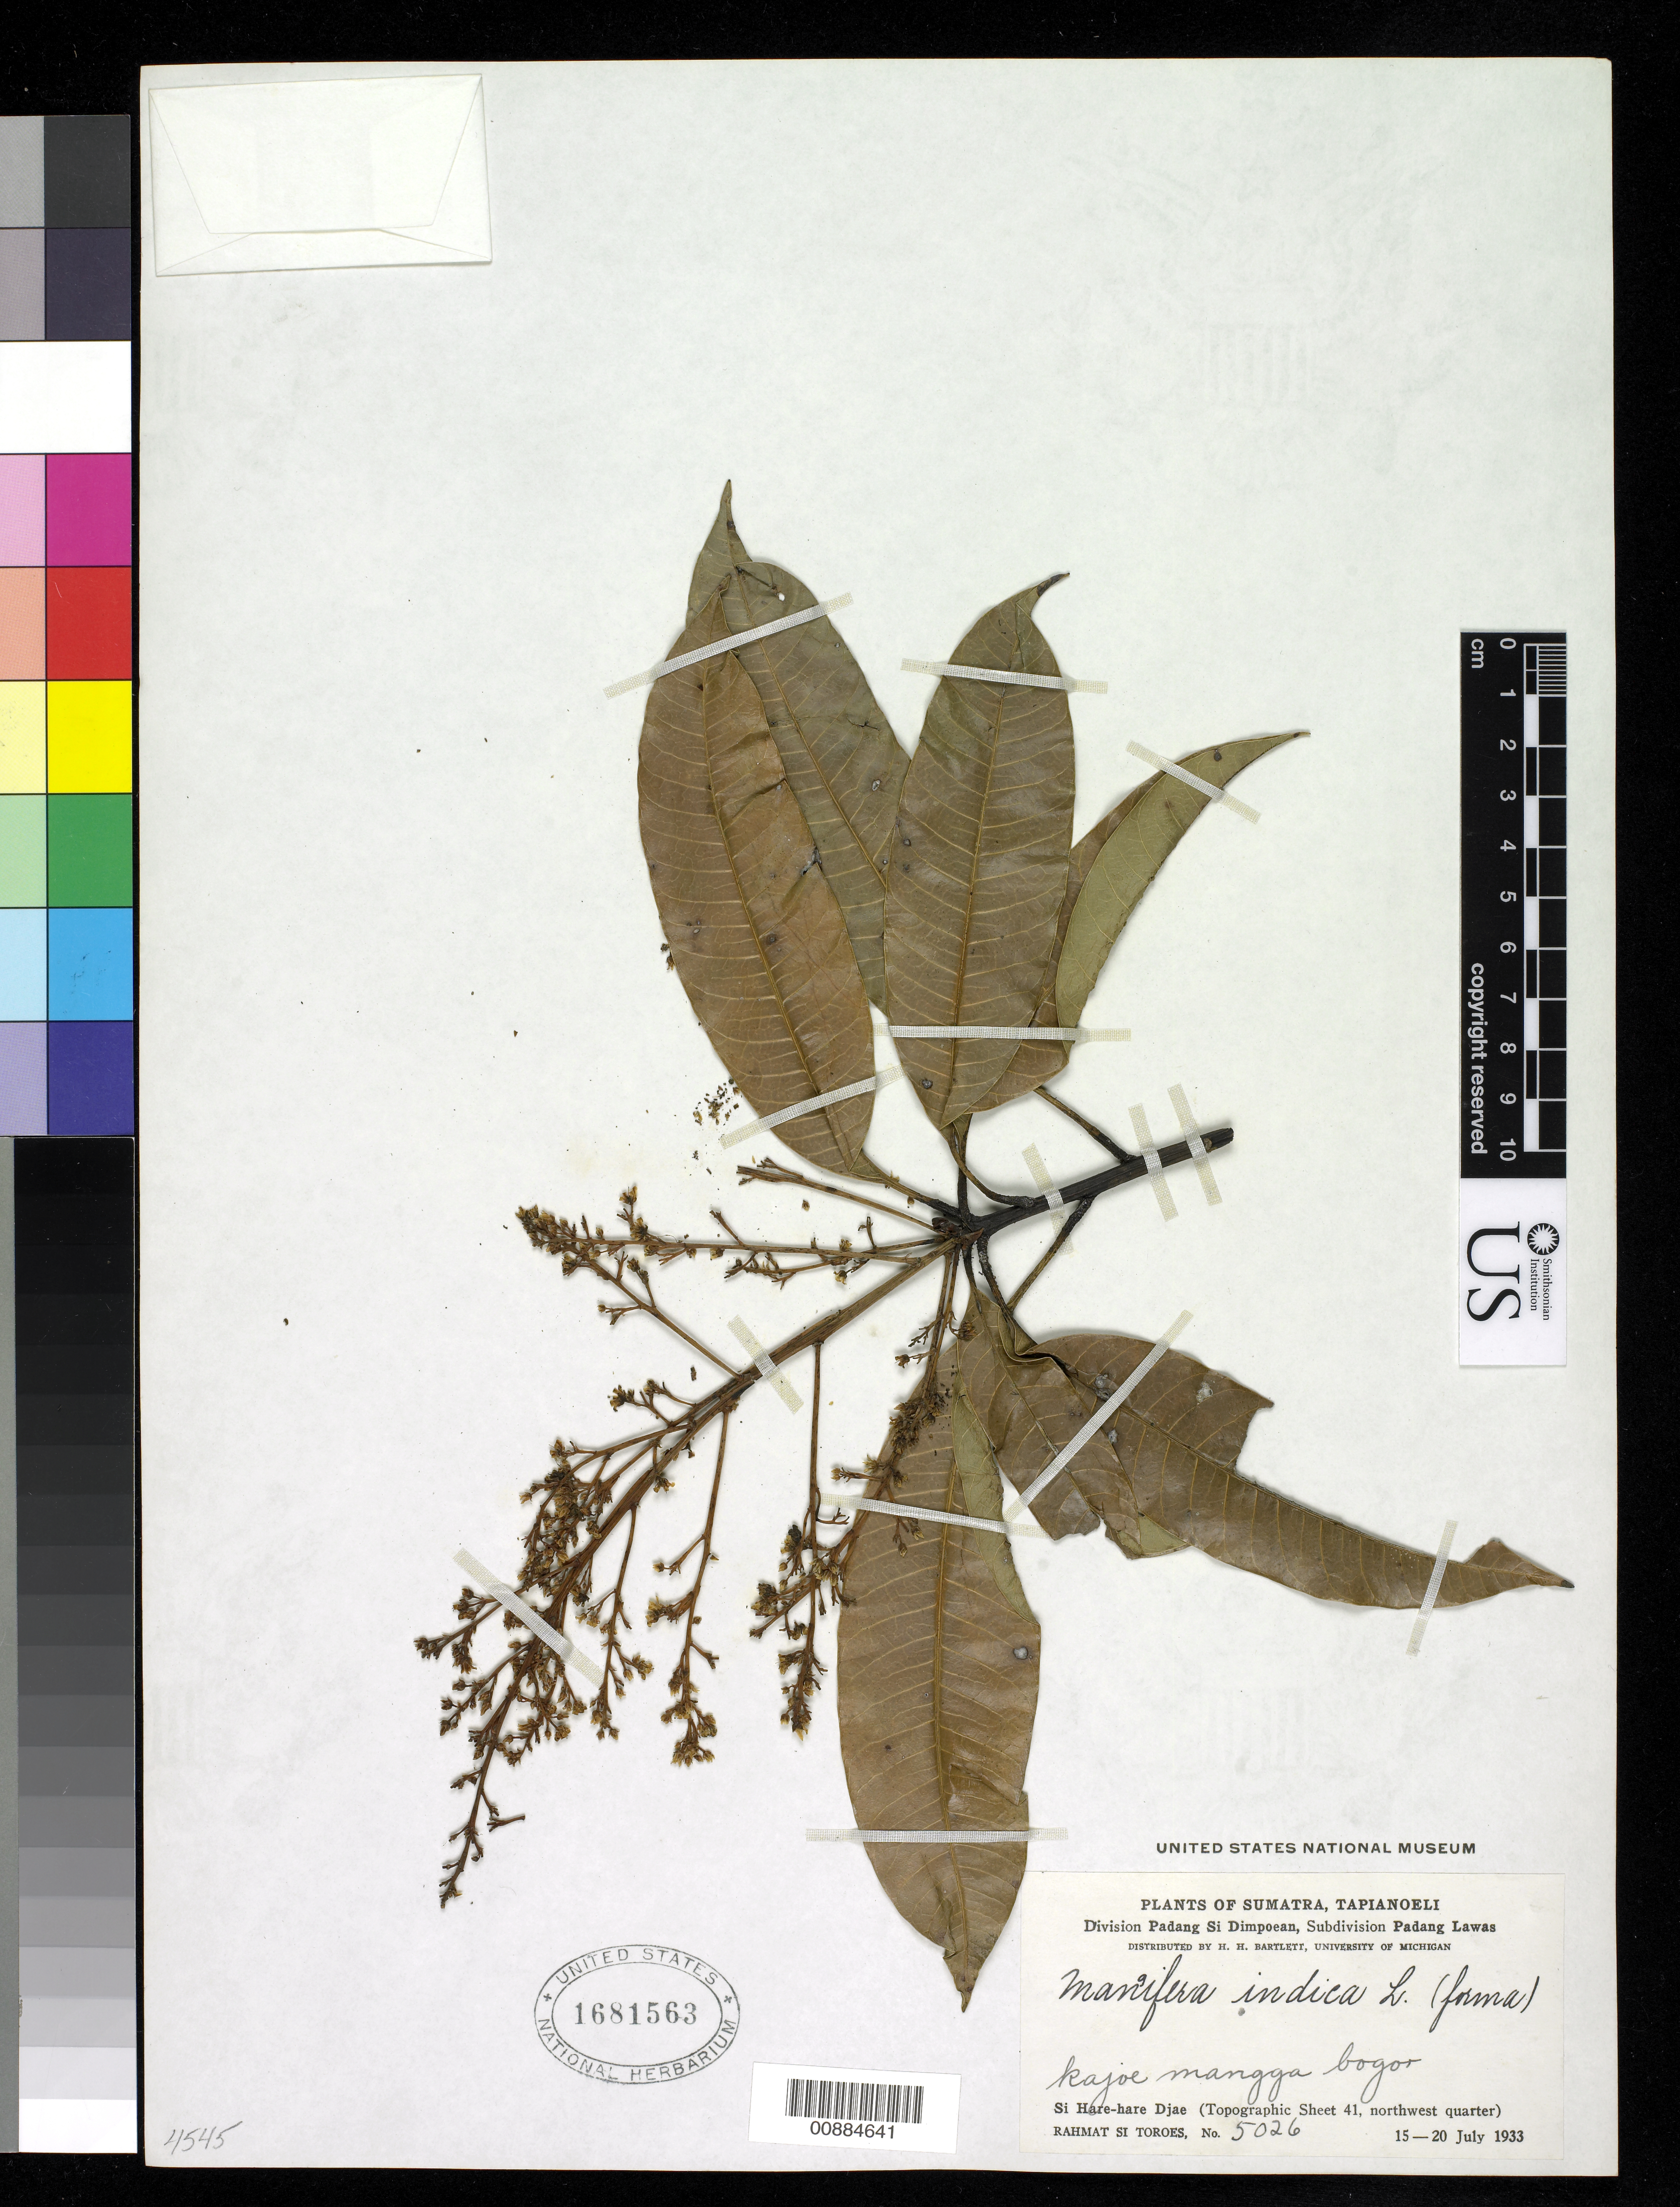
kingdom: Plantae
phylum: Tracheophyta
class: Magnoliopsida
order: Sapindales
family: Anacardiaceae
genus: Mangifera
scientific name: Mangifera indica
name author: L.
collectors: Rahmat Si Boeea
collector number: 5026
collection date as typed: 15 Jul 1933 to 20 Jul 1933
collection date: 1933-07-15/1933-07-20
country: Indonesia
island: Sumatra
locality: Si Harehare djae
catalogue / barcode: US 1681563